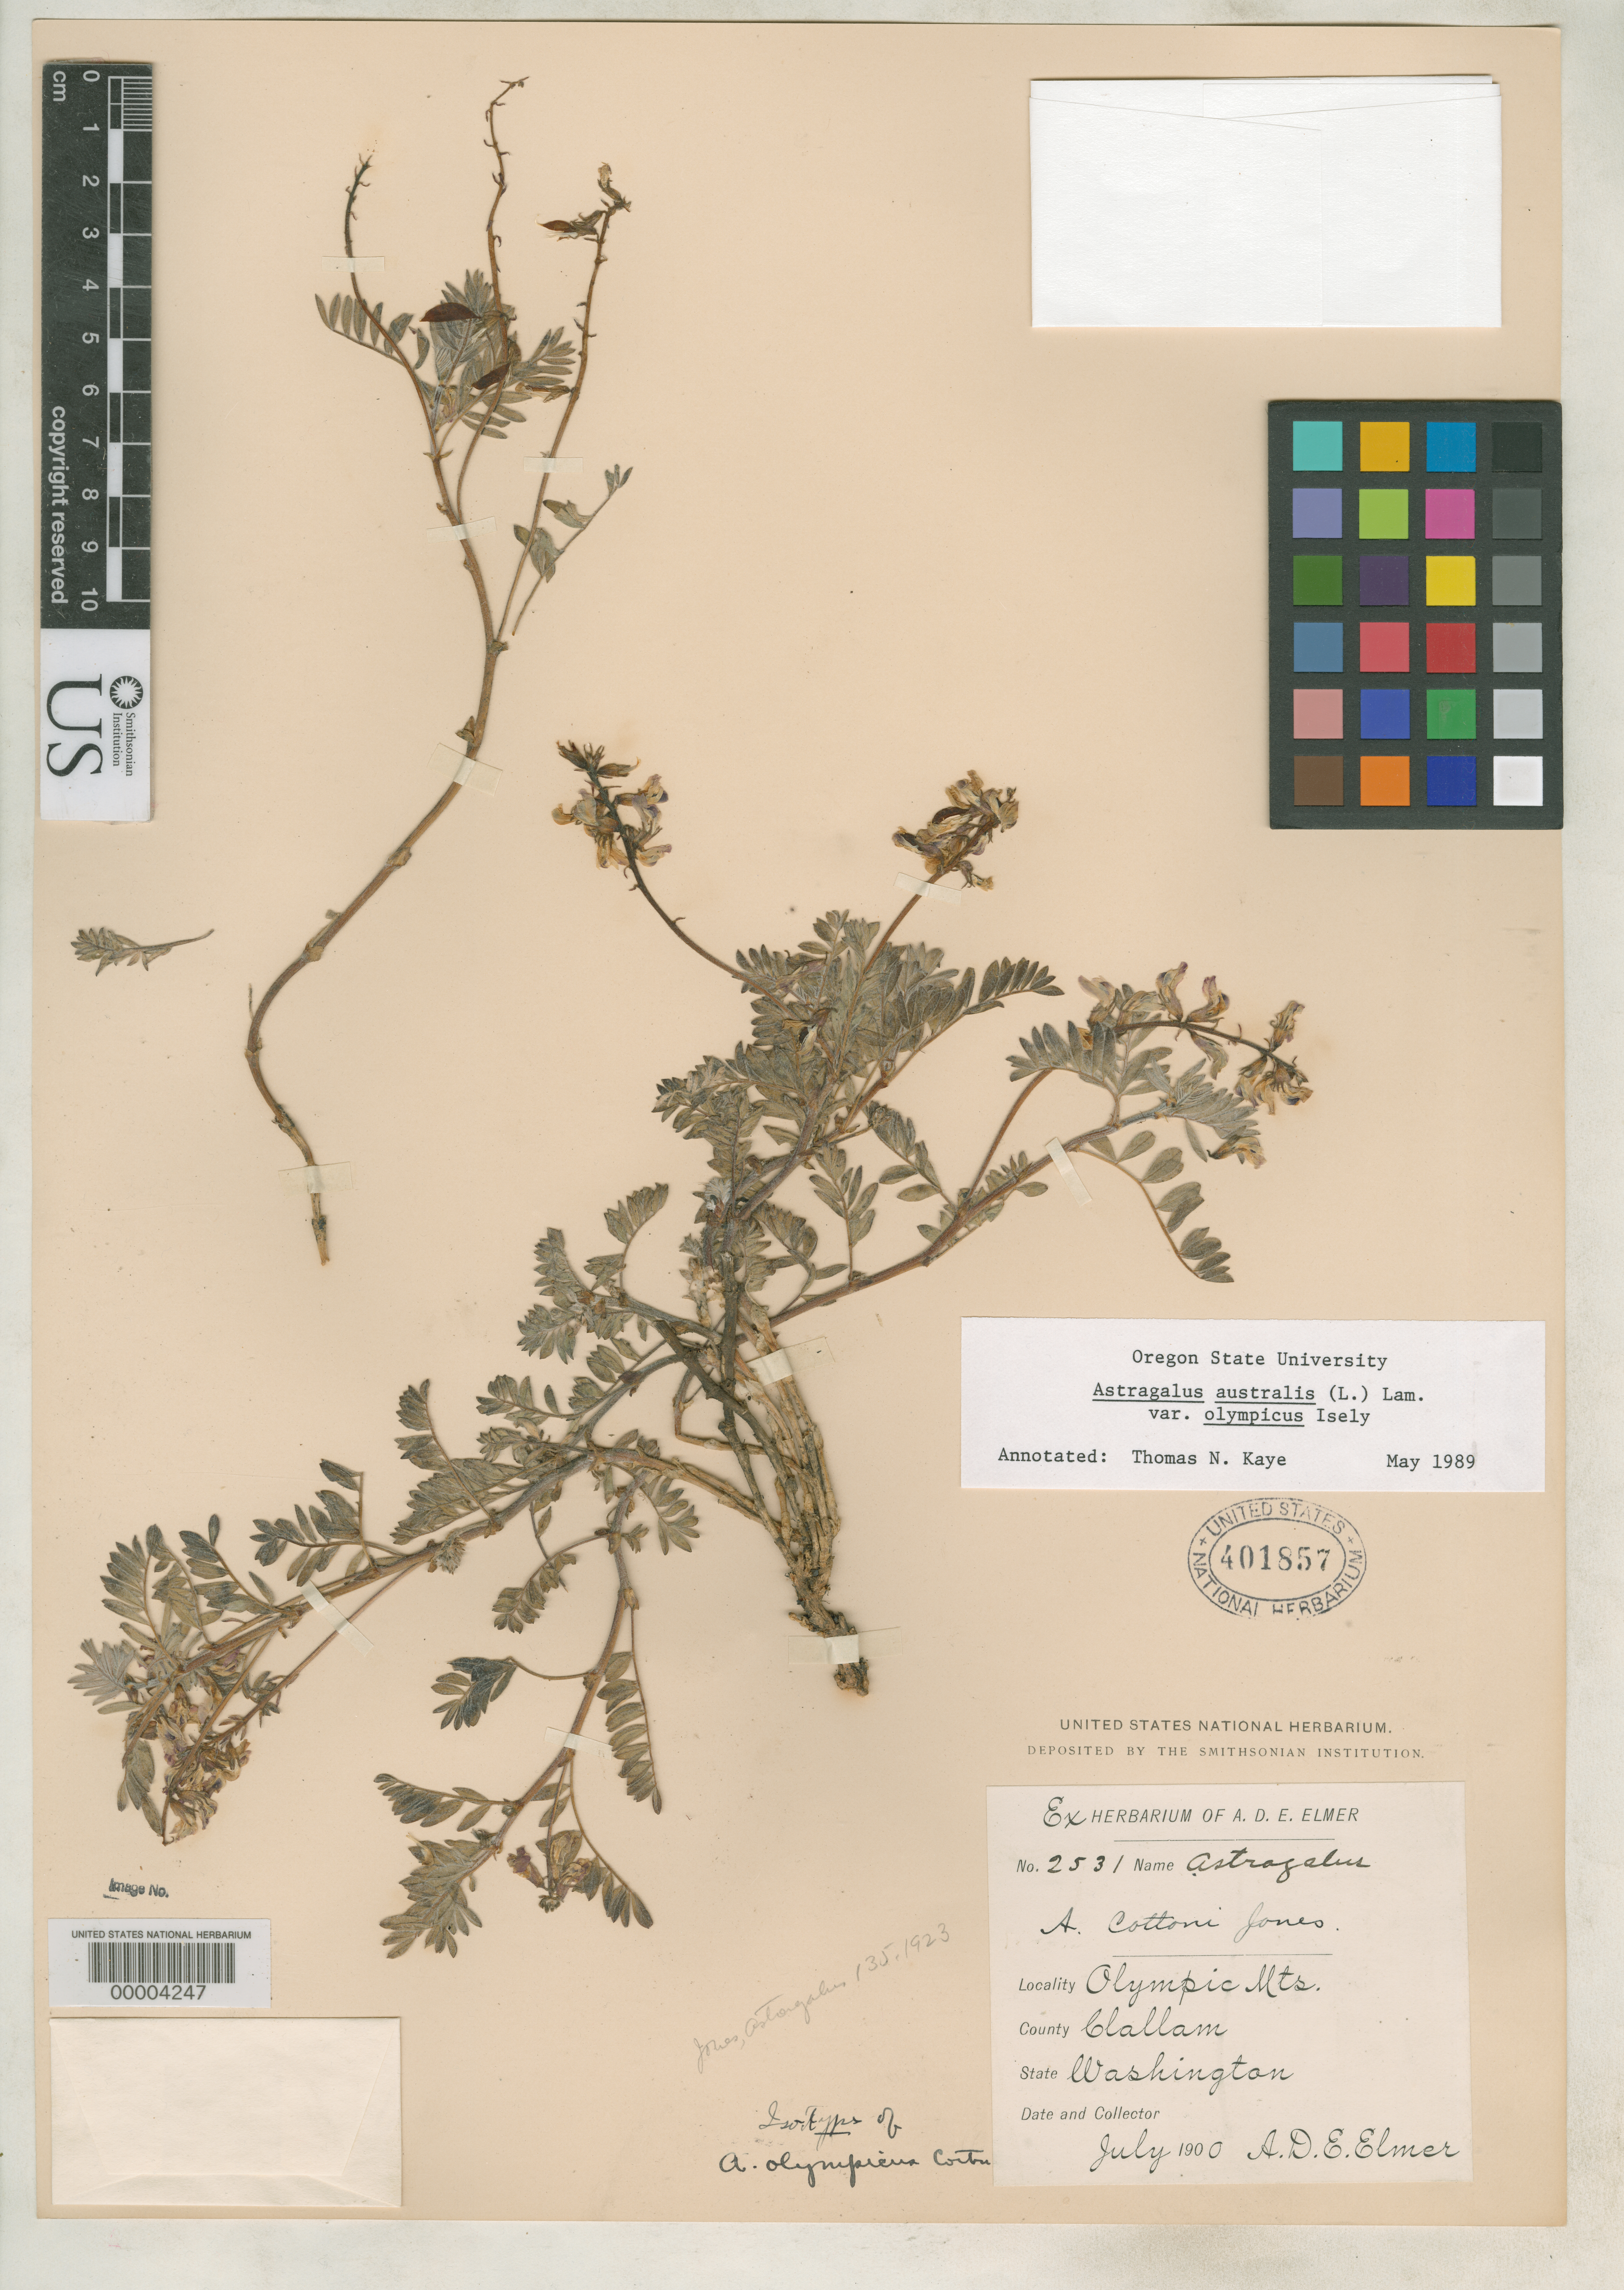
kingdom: Plantae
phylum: Tracheophyta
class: Magnoliopsida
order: Fabales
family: Fabaceae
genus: Astragalus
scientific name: Astragalus olympicus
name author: J.S. Cotton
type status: Isotype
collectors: A. D. E. Elmer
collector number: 2531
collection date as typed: Jul 1900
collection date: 1900-07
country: United States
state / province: Washington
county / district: Clallam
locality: Olympic Mountains.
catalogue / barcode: US 401857